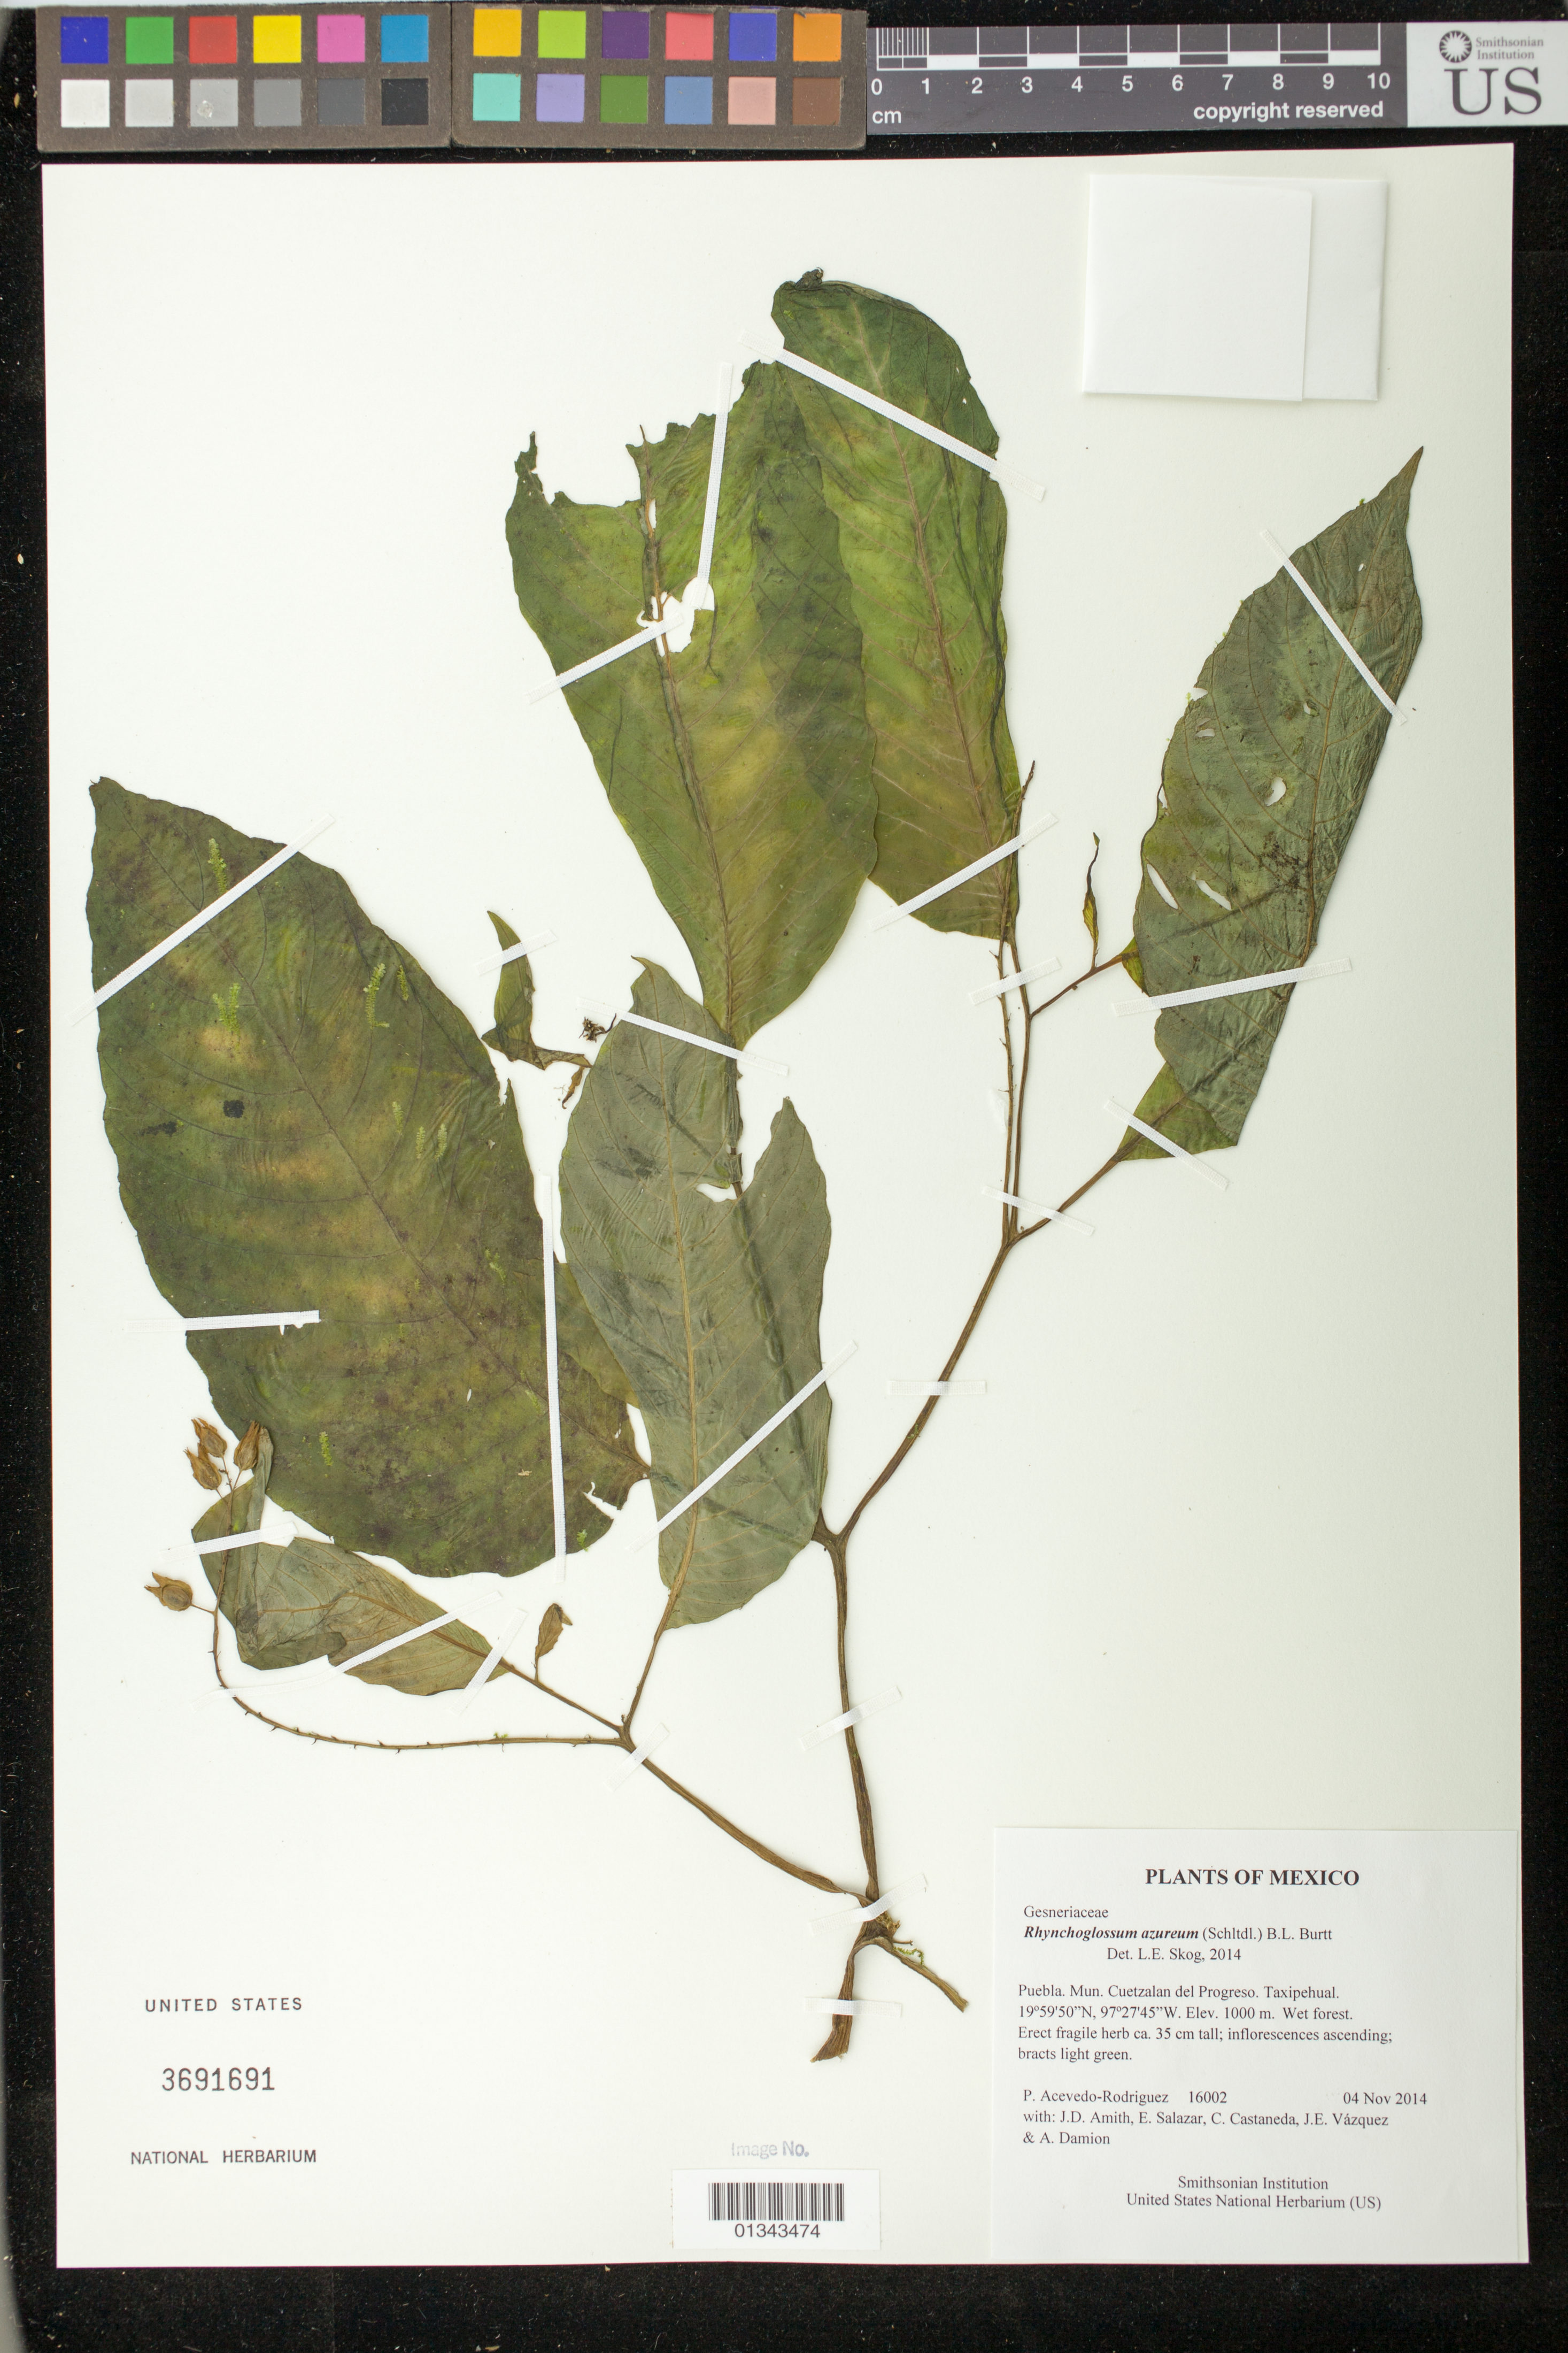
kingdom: Plantae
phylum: Tracheophyta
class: Magnoliopsida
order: Lamiales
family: Gesneriaceae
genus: Rhynchoglossum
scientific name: Rhynchoglossum azureum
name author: (Schltdl.) B.L. Burtt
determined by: Skog, Laurence E.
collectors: P. Acevedo-Rodr., J. D. Amith, E. Salazar, C. Castaneda, J. E. Vázquez & A. Damion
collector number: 16002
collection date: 2014-11-04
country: Mexico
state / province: Puebla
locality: Mun. Cuetzalan del Progreso. Taxipehual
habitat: Wet forest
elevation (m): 1000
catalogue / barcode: US 3691691